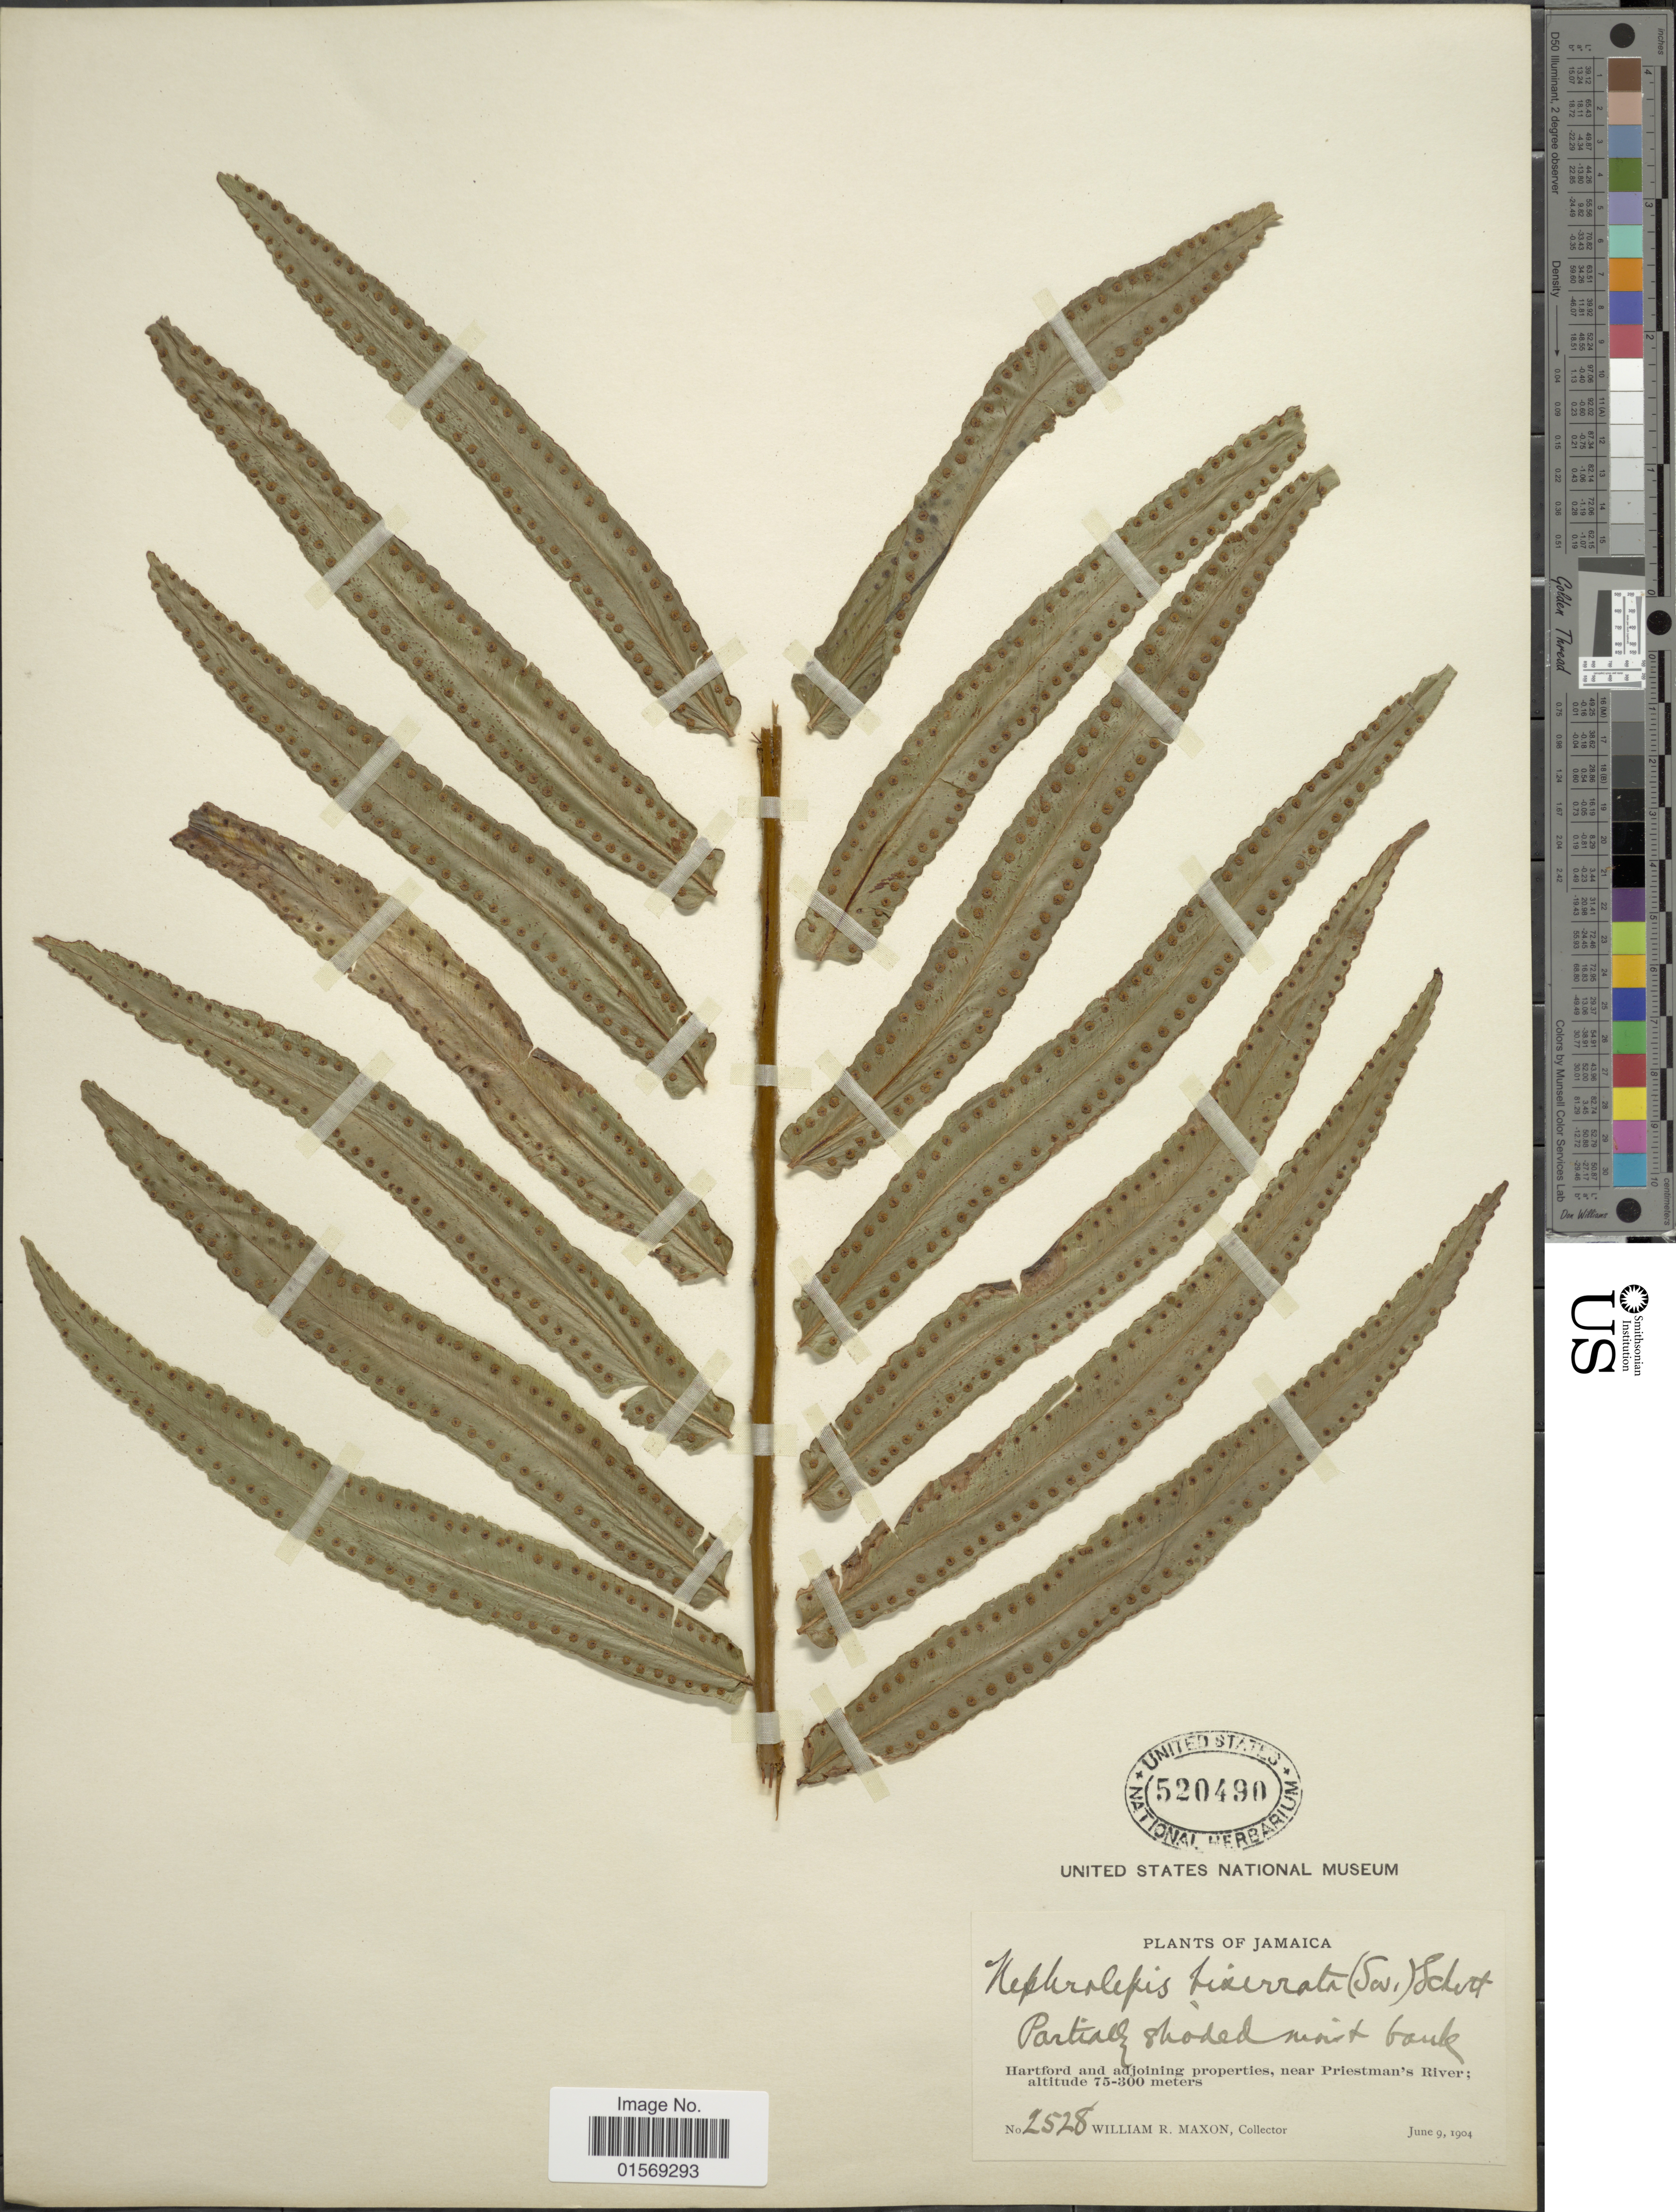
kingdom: Plantae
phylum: Tracheophyta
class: Polypodiopsida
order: Polypodiales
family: Nephrolepidaceae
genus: Nephrolepis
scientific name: Nephrolepis biserrata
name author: (Sw.) Schott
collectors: W. R. Maxon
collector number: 2528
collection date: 1904-06-09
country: Jamaica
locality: Jamaica, Hartford and adjoining properties, near Priestman's River.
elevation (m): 75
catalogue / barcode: US 520490